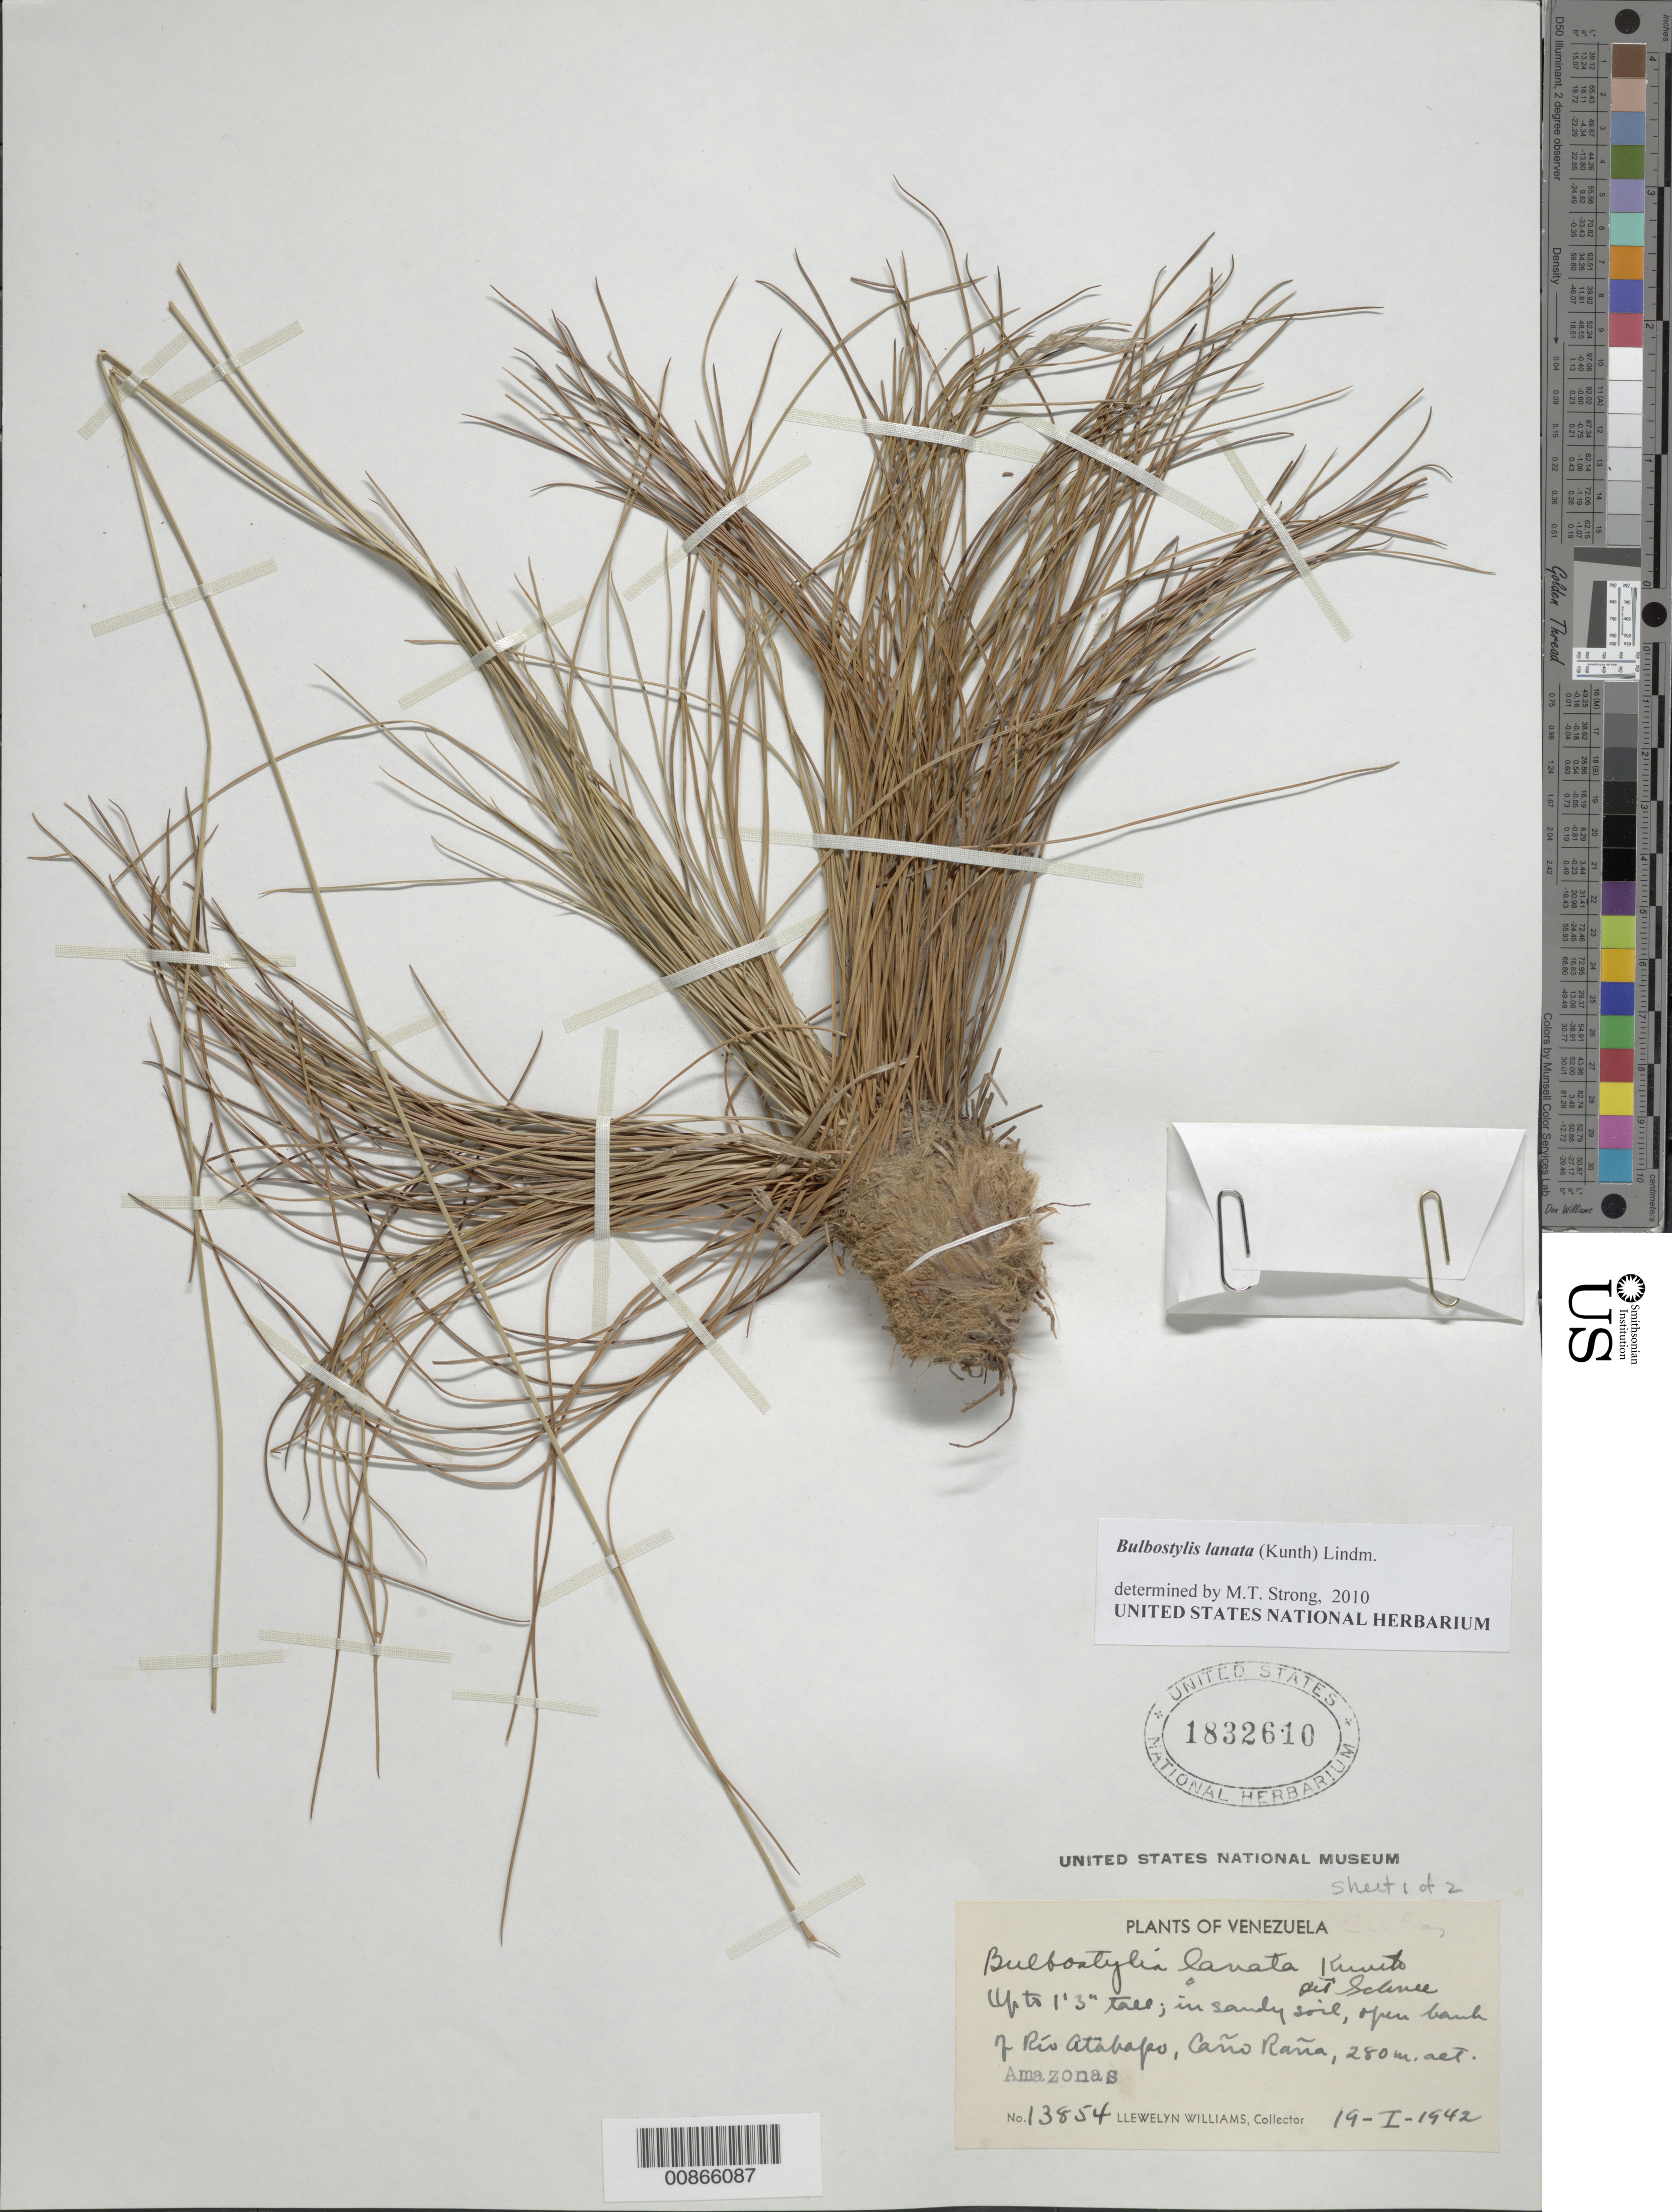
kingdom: Plantae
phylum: Tracheophyta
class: Liliopsida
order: Poales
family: Cyperaceae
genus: Bulbostylis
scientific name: Bulbostylis lanata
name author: (Kunth) Lindm.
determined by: Strong, M. T., (US), Smithsonian Institution - National Museum of Natural History (UNITED STATES)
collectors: Ll. Williams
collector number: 13854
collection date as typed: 19-Jan-42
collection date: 1942-01-19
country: Venezuela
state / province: Amazonas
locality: Río Atabapo, Caño Raña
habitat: Sandy soil, bank of cano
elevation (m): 280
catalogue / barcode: US 1832610